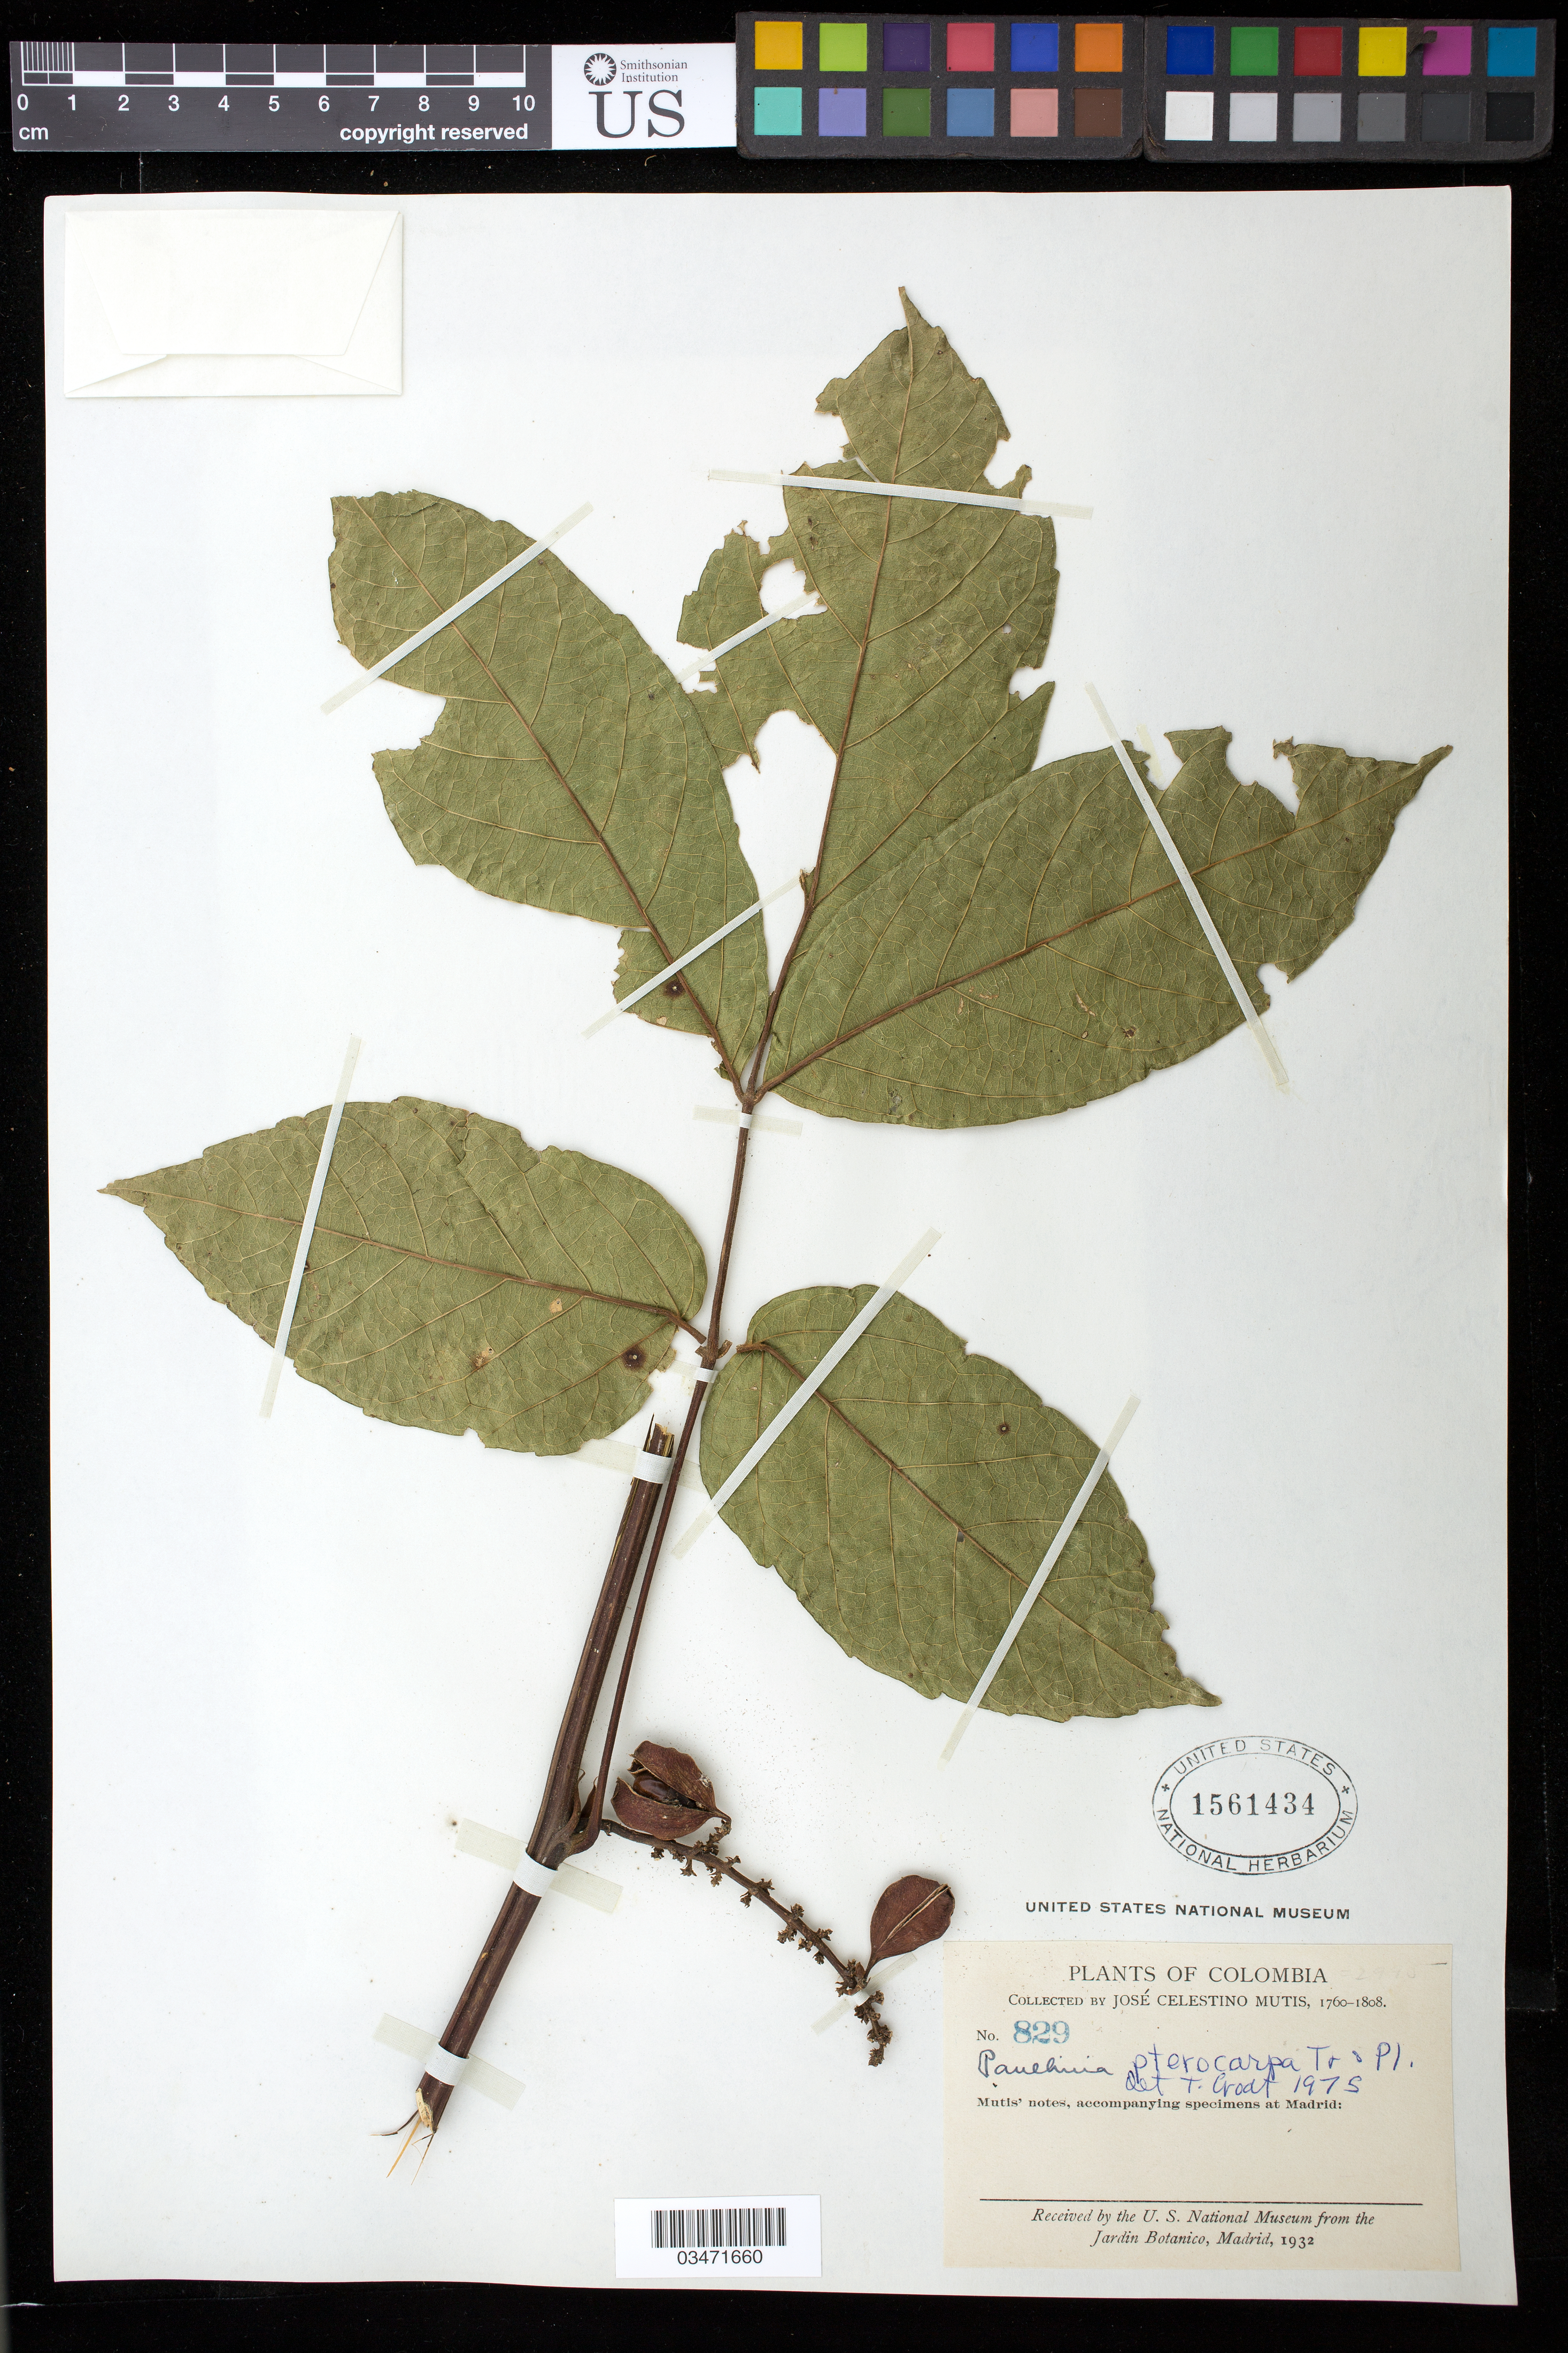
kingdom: Plantae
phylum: Tracheophyta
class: Magnoliopsida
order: Sapindales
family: Sapindaceae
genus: Paullinia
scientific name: Paullinia pterocarpa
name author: Triana & Planch.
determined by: Croat, Thomas B., Missouri Botanical Garden (MO)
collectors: J. C. B. Mutis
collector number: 829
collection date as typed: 1760 -- --- 1808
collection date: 1760/1808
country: Colombia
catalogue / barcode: US 1561434